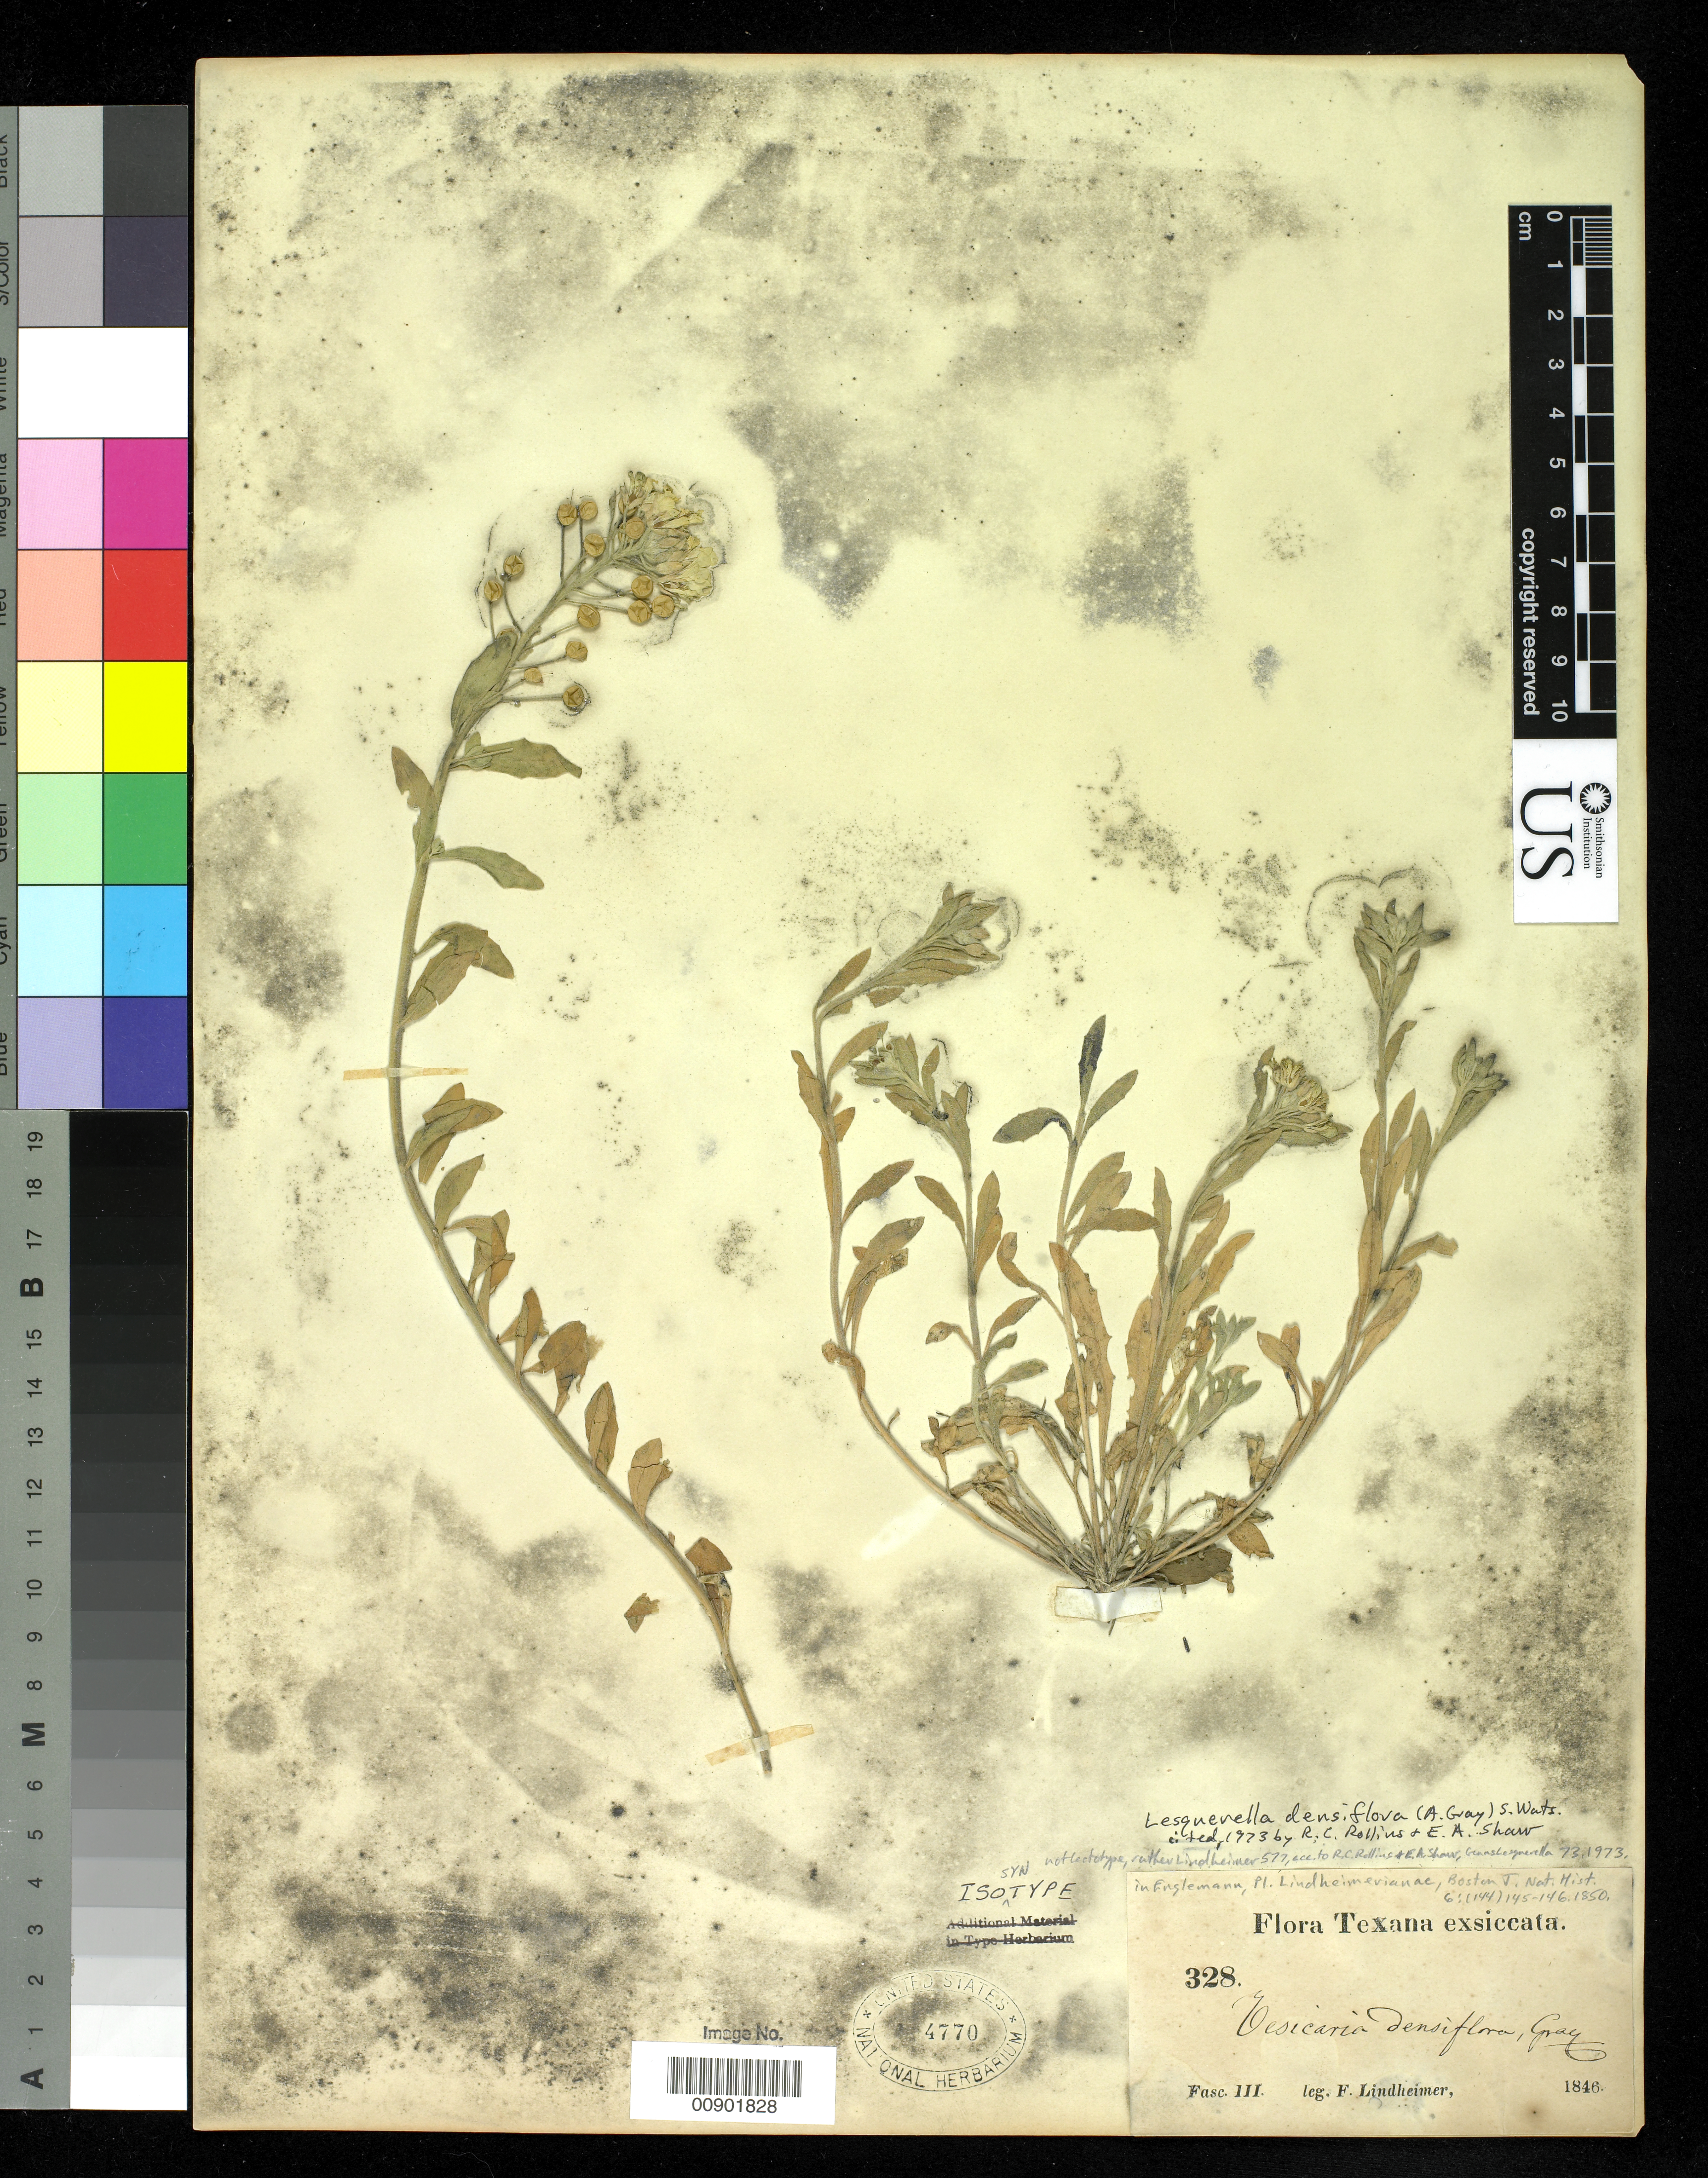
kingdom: Plantae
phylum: Tracheophyta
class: Magnoliopsida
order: Brassicales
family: Brassicaceae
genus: Physaria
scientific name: Physaria densiflora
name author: A. Gray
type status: Isosyntype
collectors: F. J. Lindheimer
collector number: III 328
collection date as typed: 1846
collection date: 1846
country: United States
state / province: Texas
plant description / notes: Current name as cited by O'Kane & Al-Shehbaz, Novon 12: 322 (2002).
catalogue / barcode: US 4770